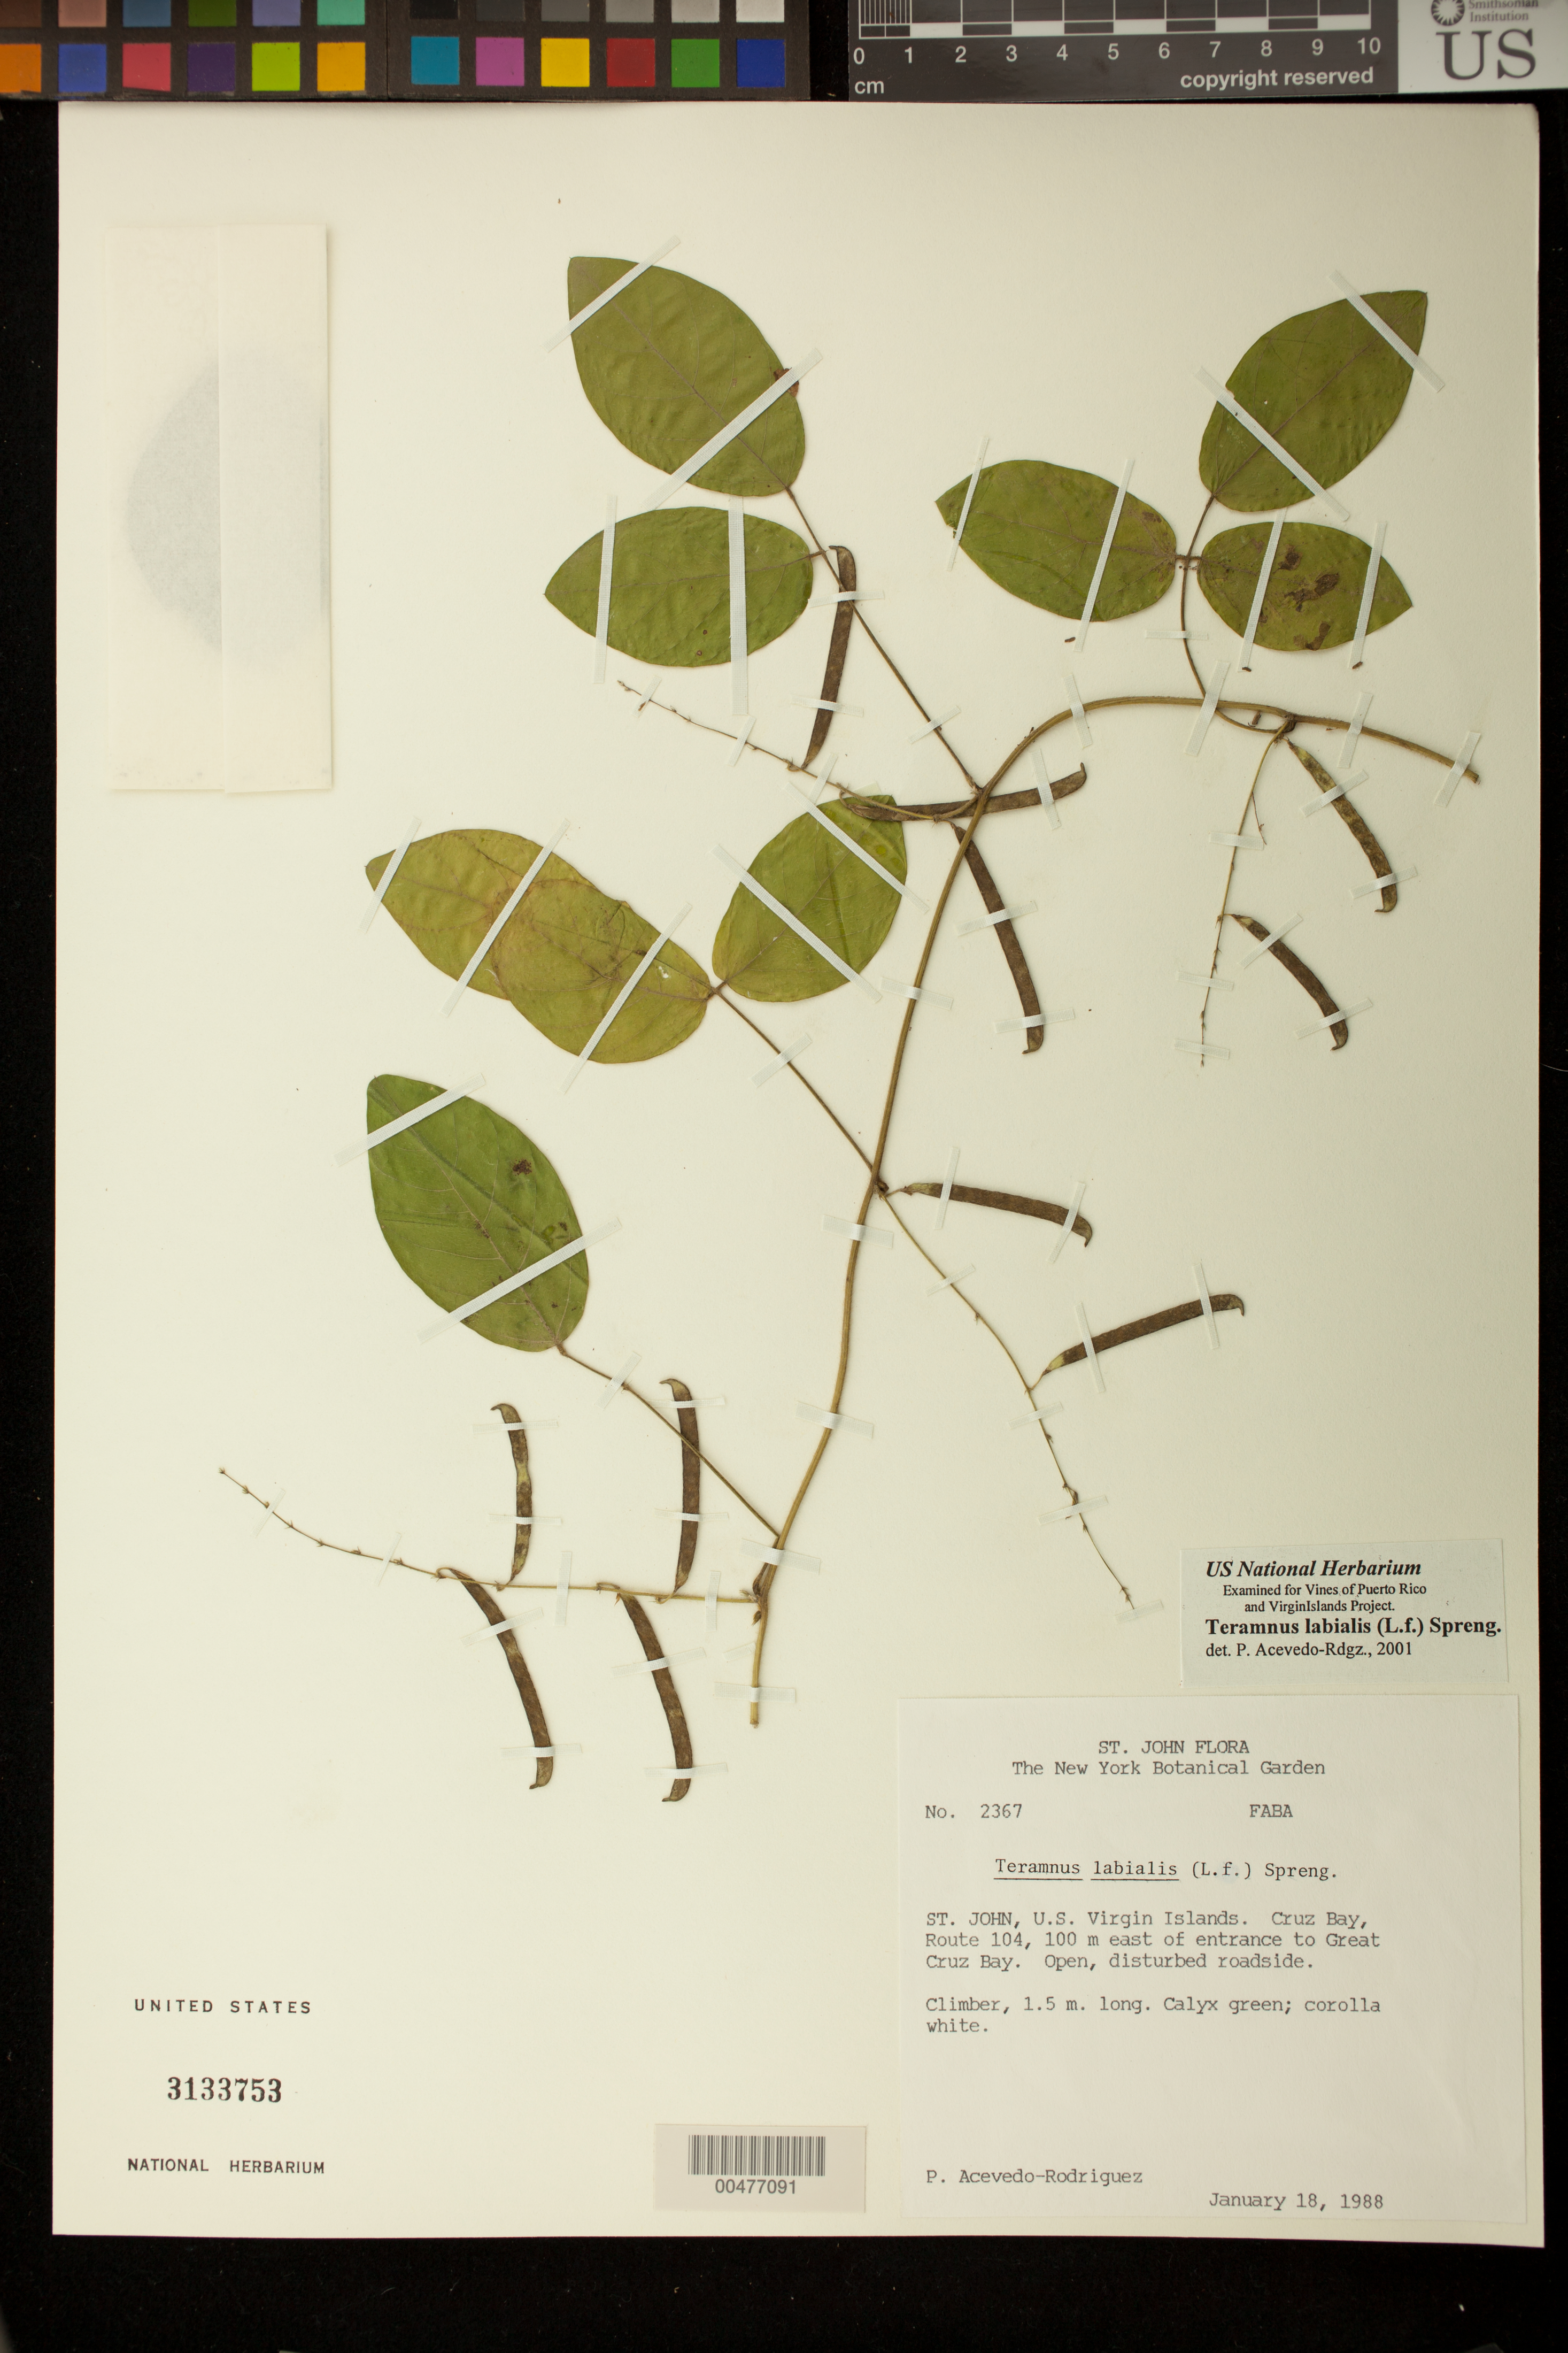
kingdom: Plantae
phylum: Tracheophyta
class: Magnoliopsida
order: Fabales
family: Fabaceae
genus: Teramnus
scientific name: Teramnus labialis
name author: (L. f.) Spreng.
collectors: P. Acevedo-Rodr.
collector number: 2367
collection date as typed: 18 Jan 1988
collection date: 1988-01-18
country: U.S. Virgin Islands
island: St. John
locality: Cruz Bay Quarter; Route 104, 100 m east of entrance to Great Cruz Bay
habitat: Open, disturbed roadside.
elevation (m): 10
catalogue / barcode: US 3133753